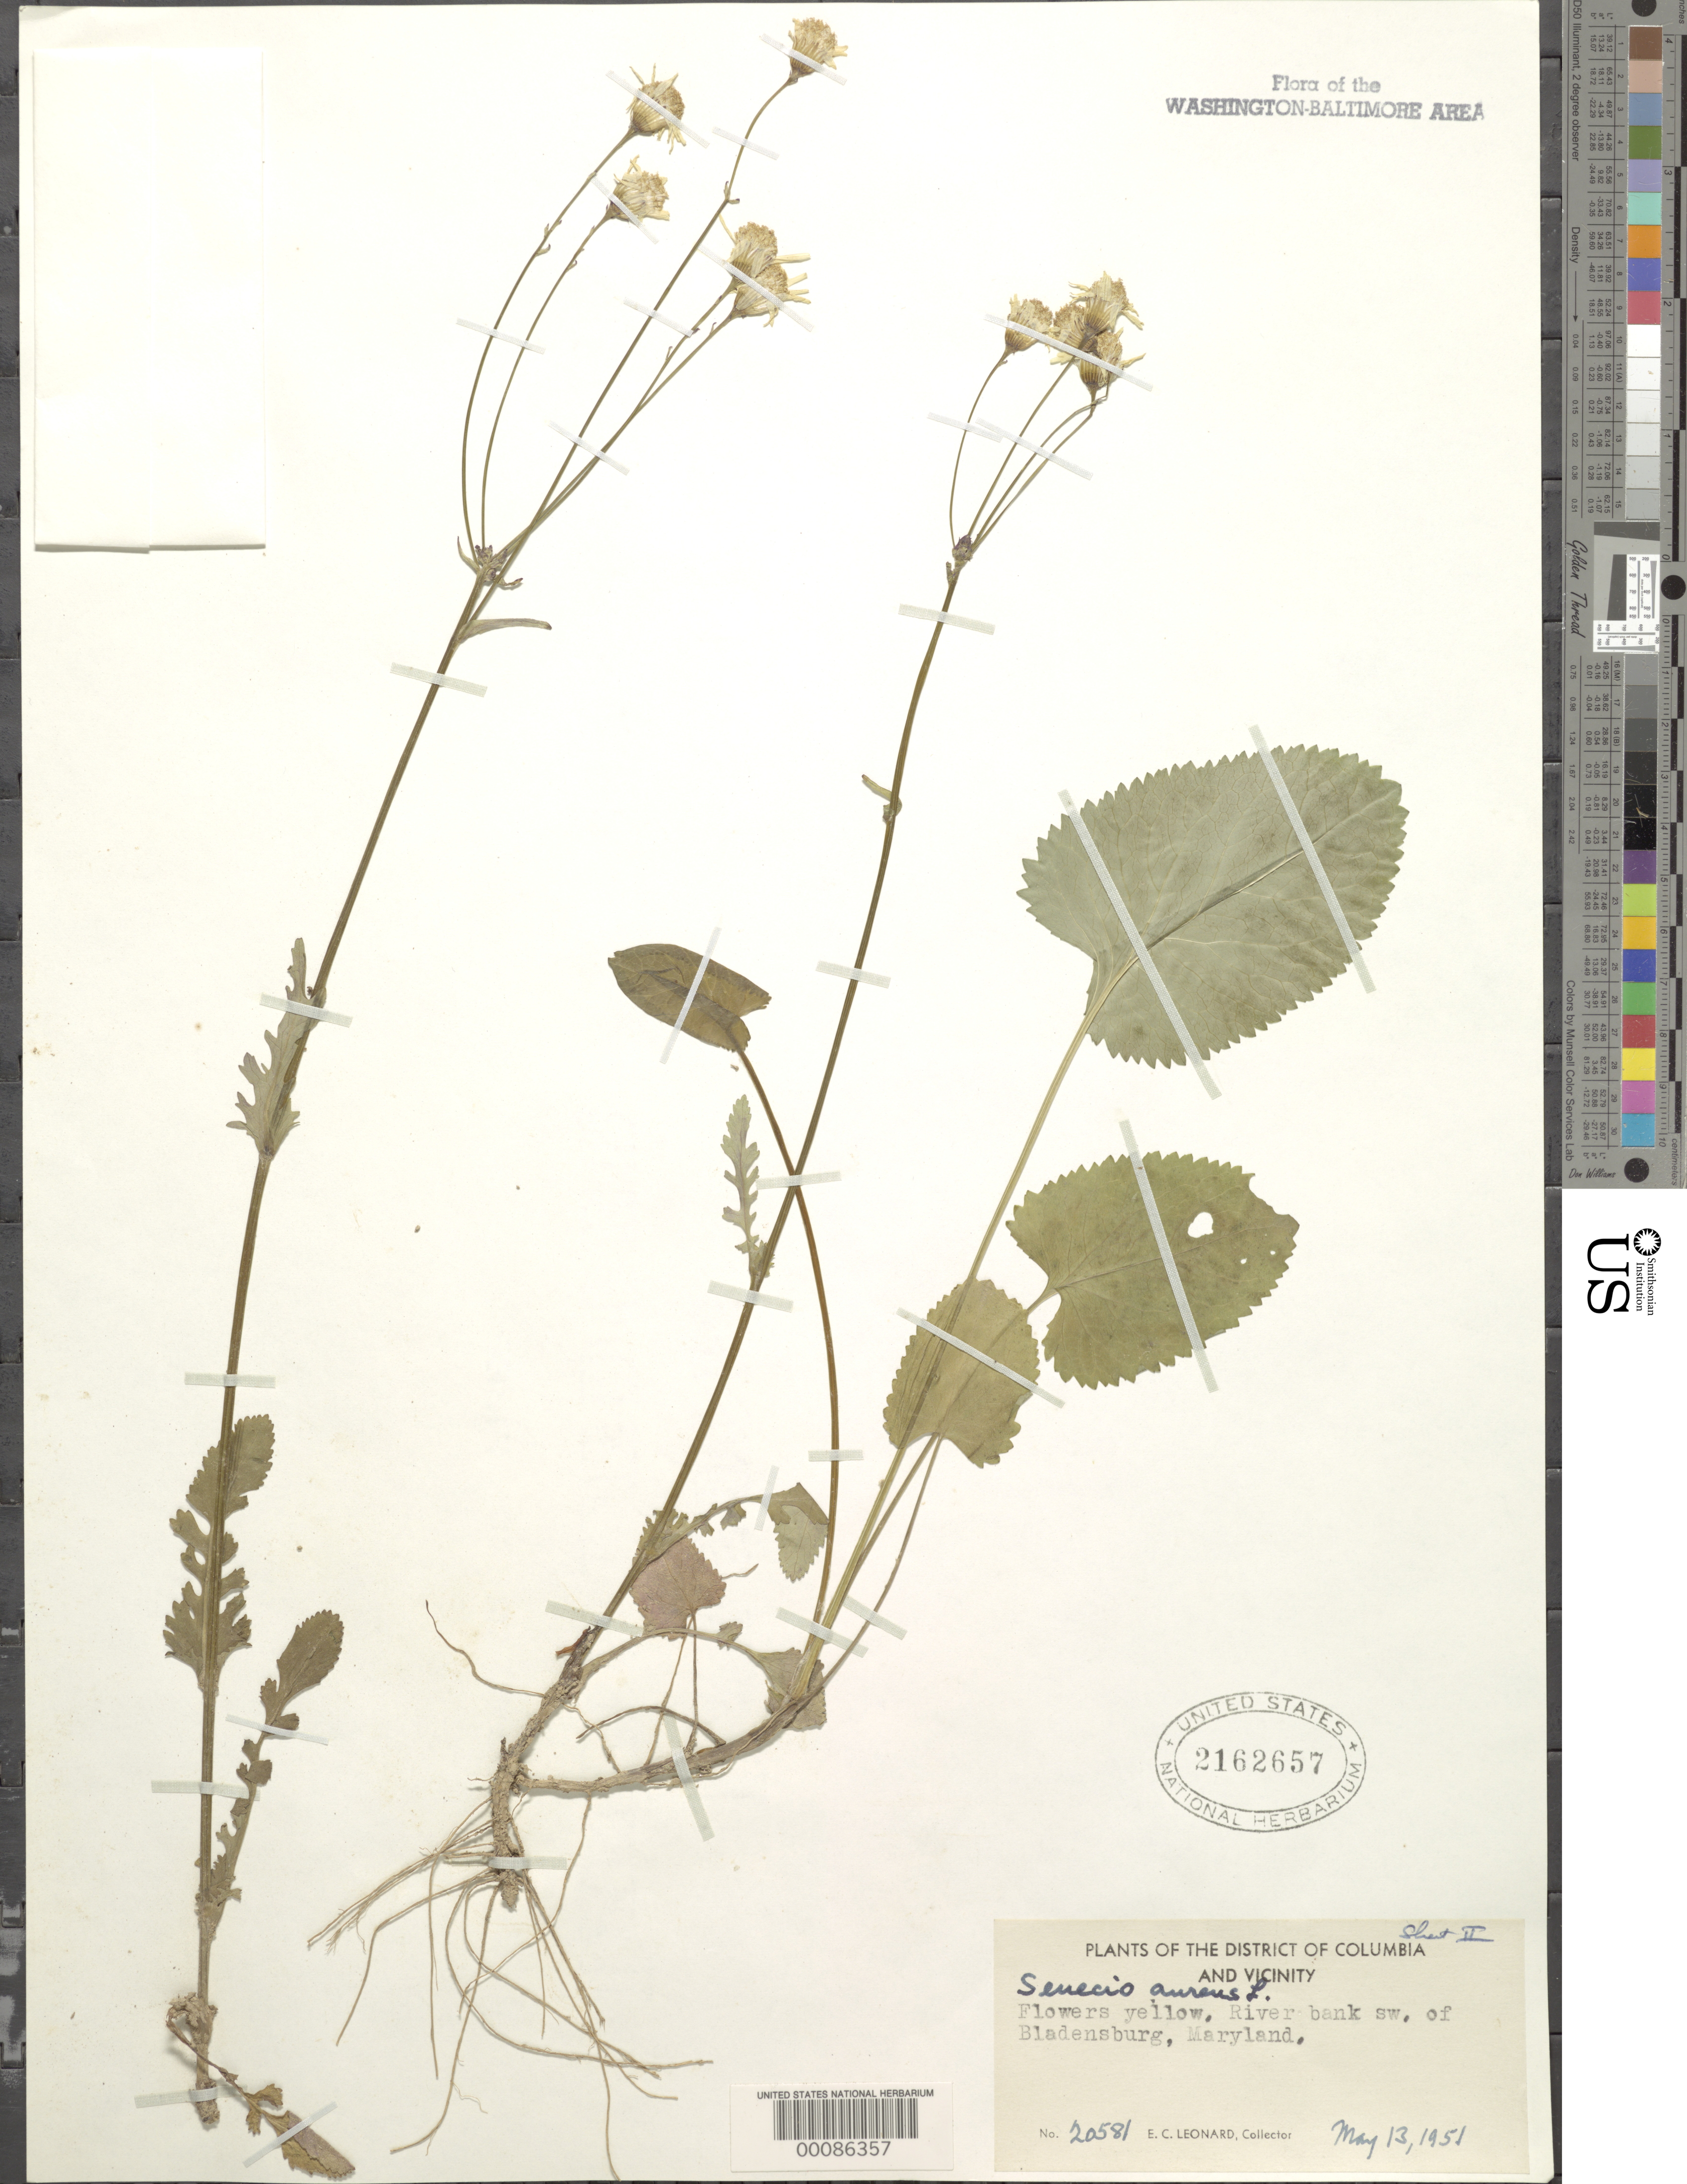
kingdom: Plantae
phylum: Tracheophyta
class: Magnoliopsida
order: Asterales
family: Asteraceae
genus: Packera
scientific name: Packera aurea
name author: (L.) Á. Löve & D. Löve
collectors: E. C. Leonard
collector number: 20581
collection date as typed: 13 May 1951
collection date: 1951-05-13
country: United States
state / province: Maryland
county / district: Prince George's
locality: SW of Bladensburg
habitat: River bank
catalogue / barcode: US 2162657